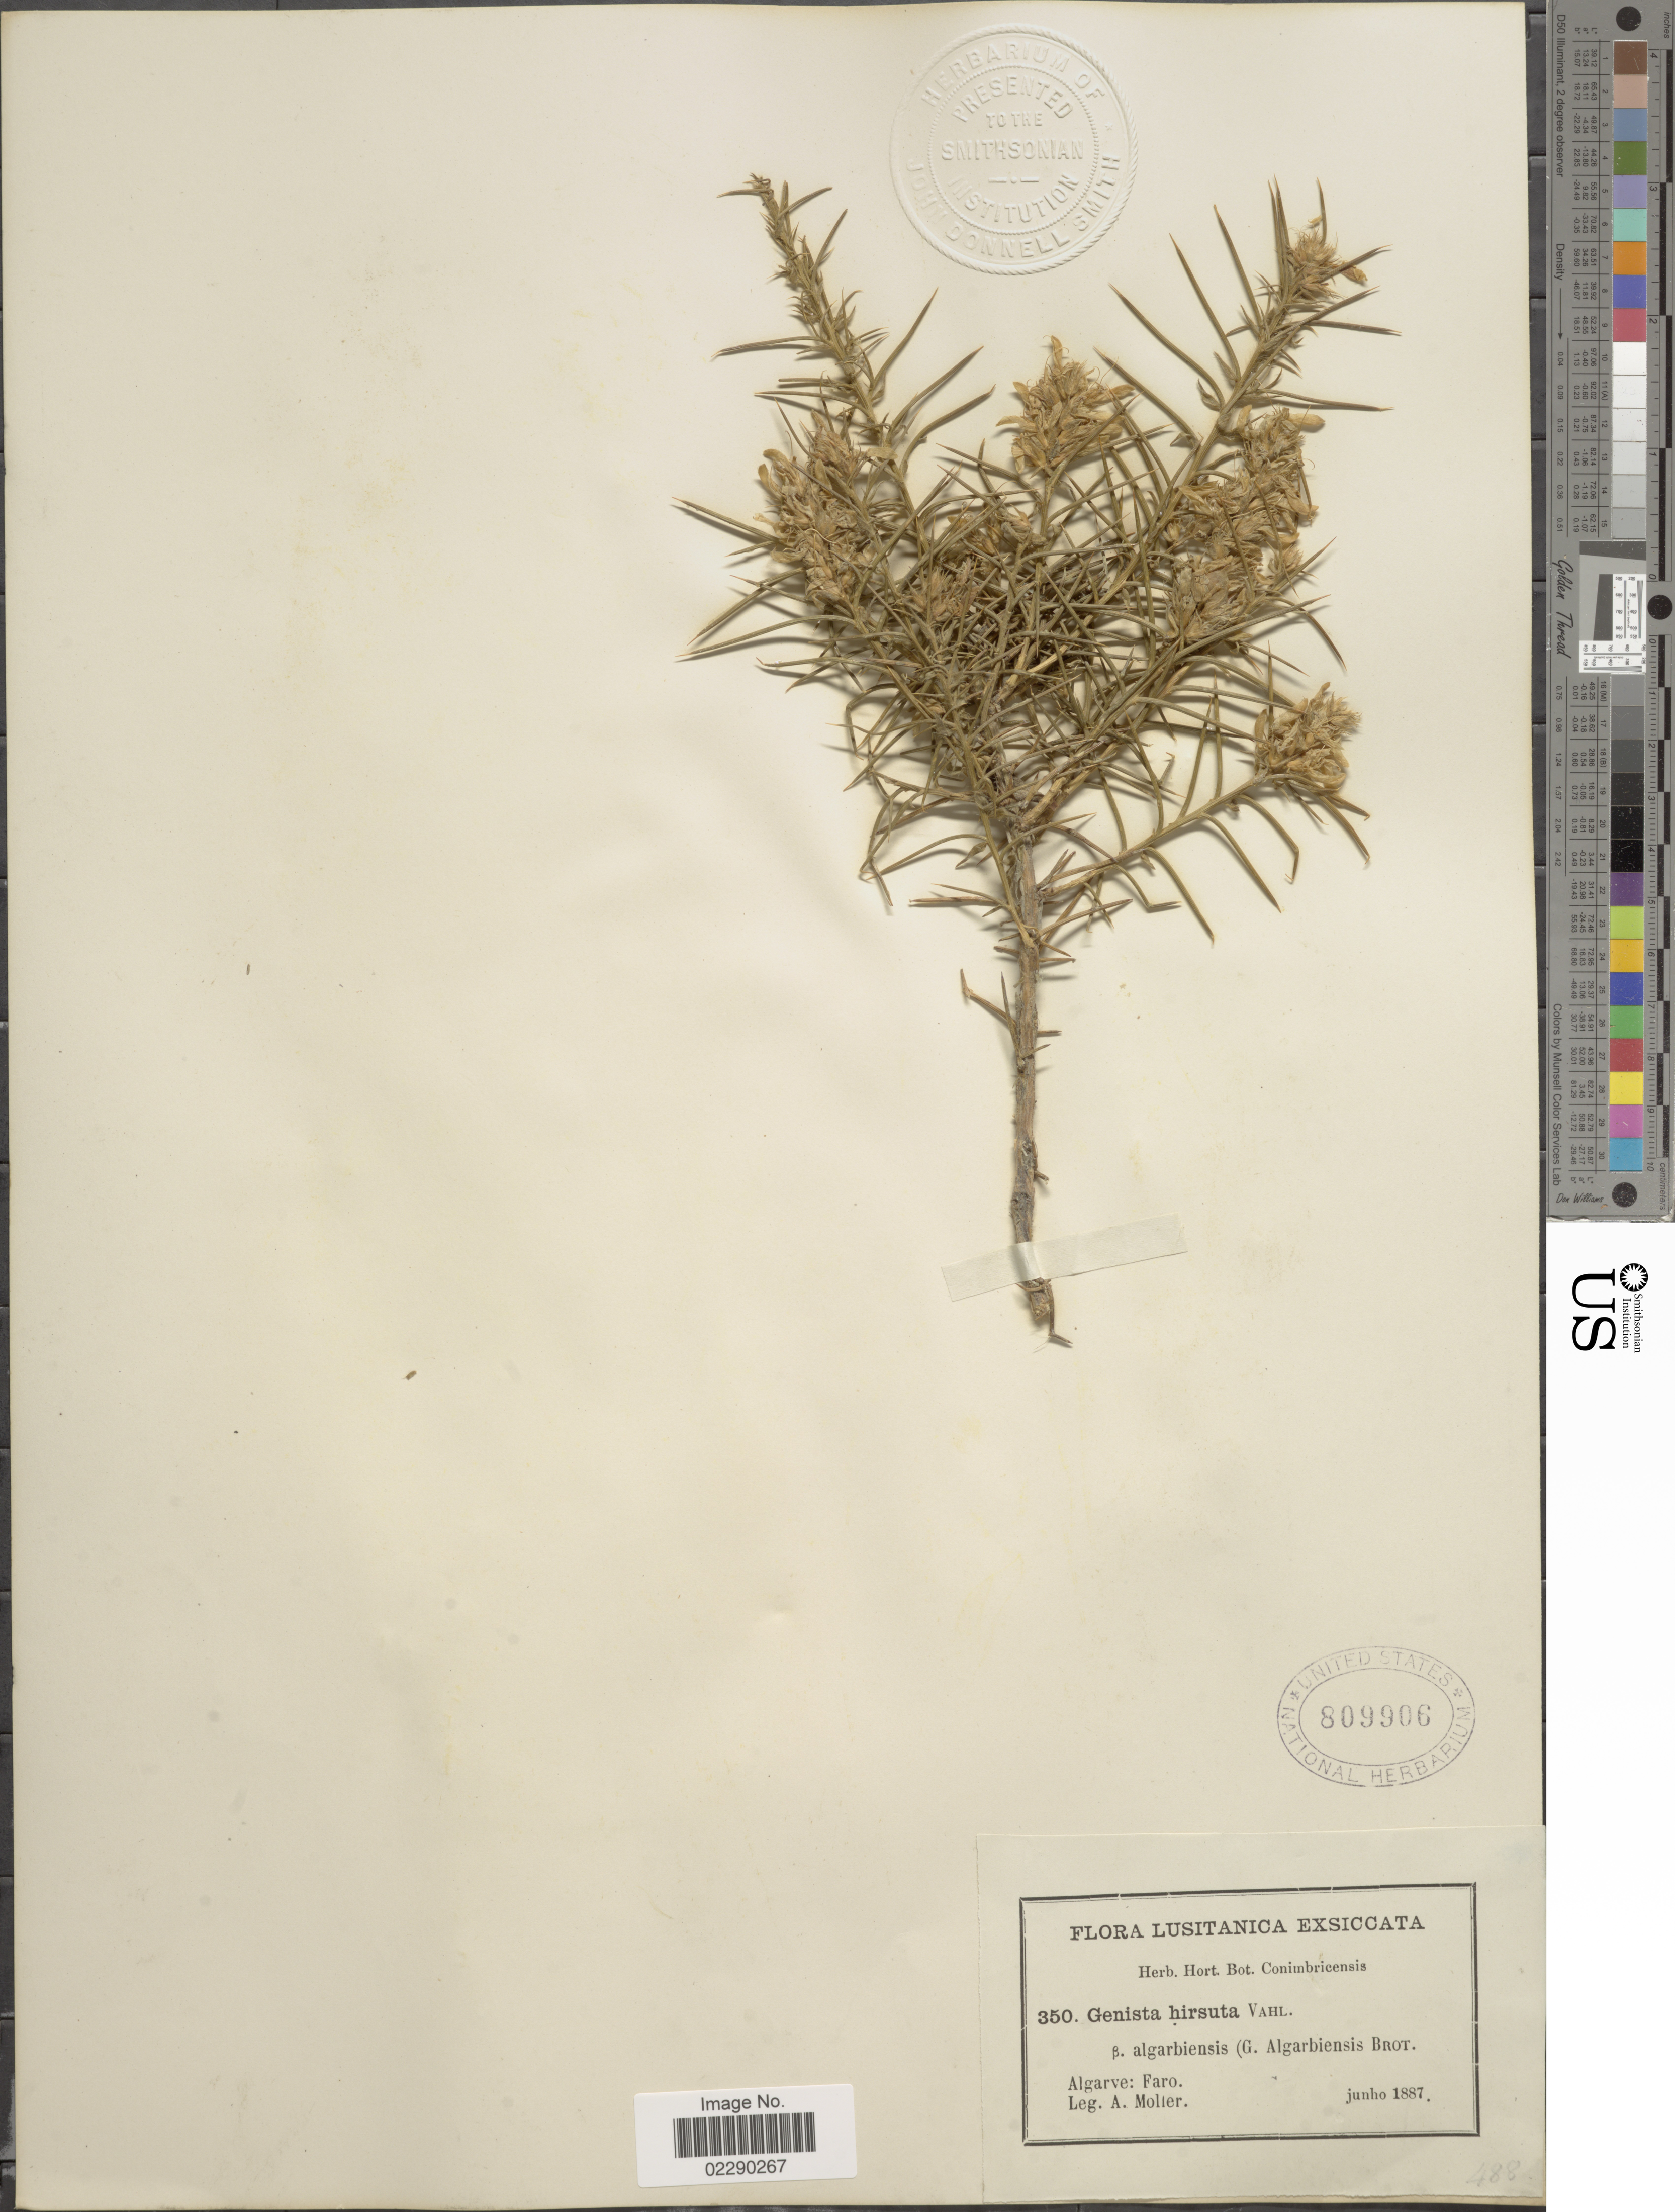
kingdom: Plantae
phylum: Tracheophyta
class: Magnoliopsida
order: Fabales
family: Fabaceae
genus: Genista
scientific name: Genista hirsuta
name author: Vahl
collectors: A. Moller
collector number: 350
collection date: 1887-06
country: Portugal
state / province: Faro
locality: Lusitanica, Algarve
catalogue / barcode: US 809906